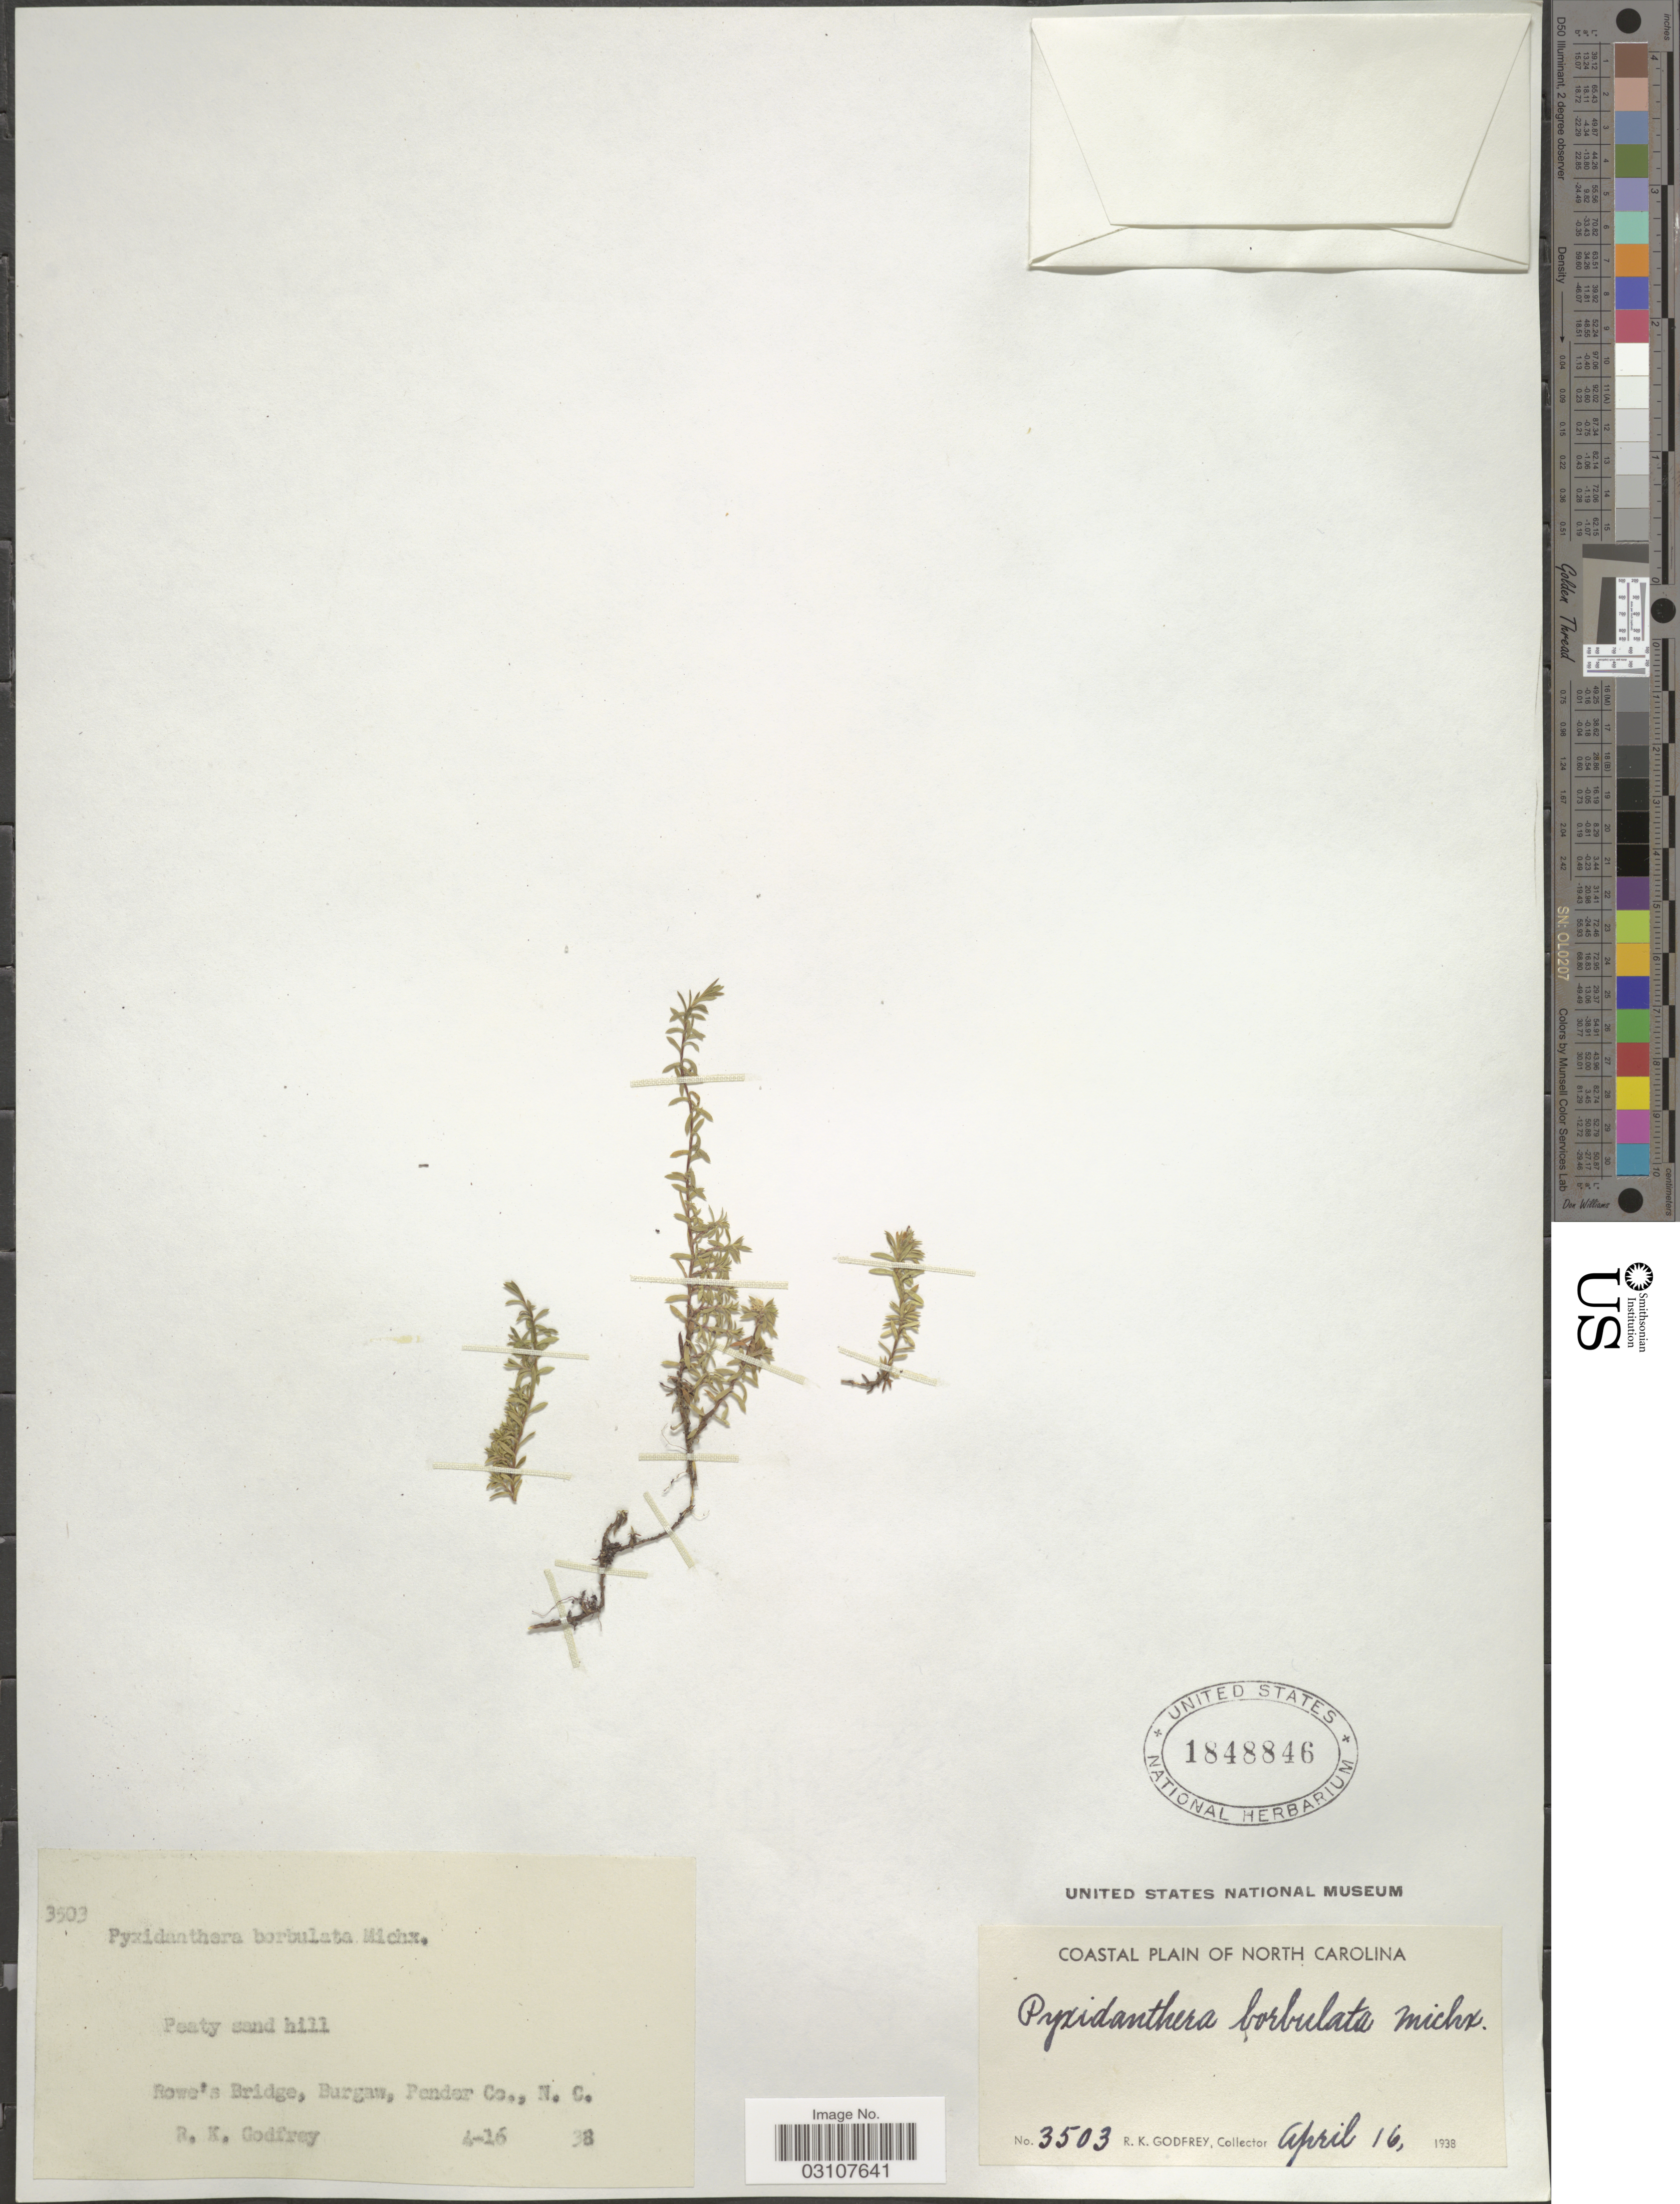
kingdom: Plantae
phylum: Tracheophyta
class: Magnoliopsida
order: Ericales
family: Diapensiaceae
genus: Pyxidanthera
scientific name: Pyxidanthera barbulata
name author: Michx.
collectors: R. K. Godfrey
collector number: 3503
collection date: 1938-04-16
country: United States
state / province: North Carolina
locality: Rowe's Bridge, Burgaw, Pender Co. Coastal Plain of North Carolina.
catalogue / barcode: US 1848846